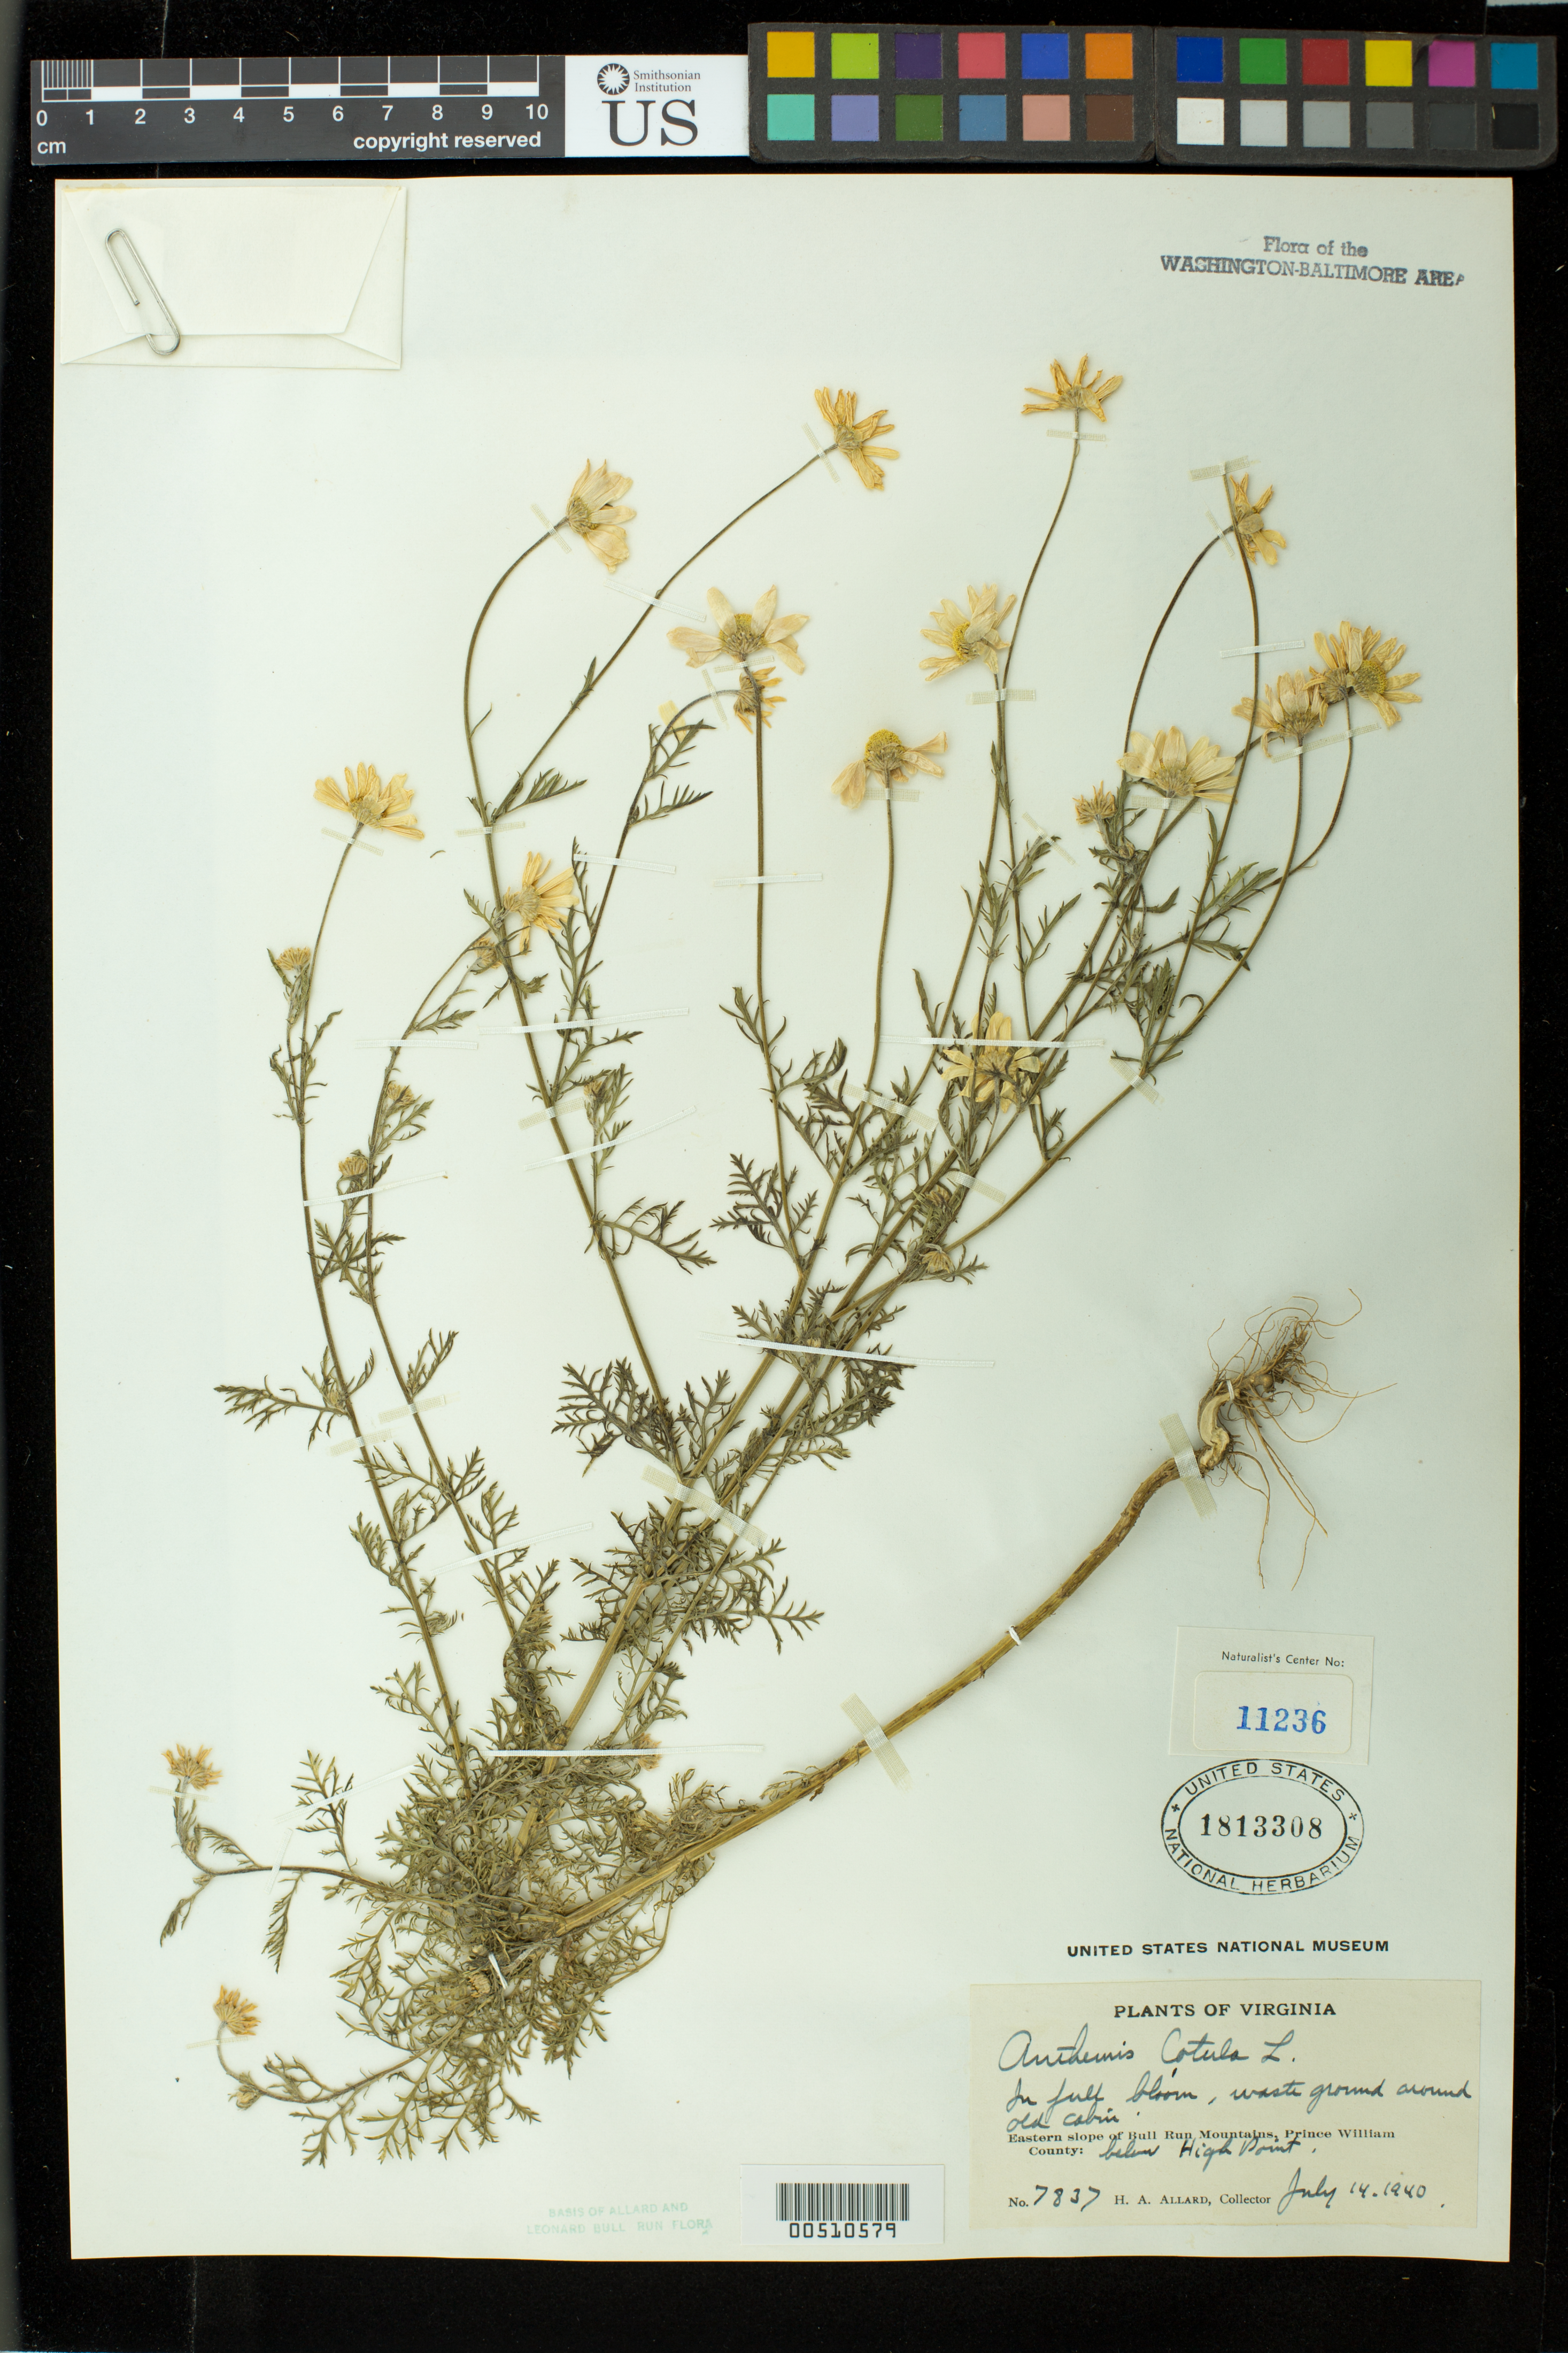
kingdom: Plantae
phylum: Tracheophyta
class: Magnoliopsida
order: Asterales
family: Asteraceae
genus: Anthemis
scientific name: Anthemis cotula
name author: L.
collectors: H. A. Allard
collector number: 7837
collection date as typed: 14 Jul 1940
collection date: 1940-07-14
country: United States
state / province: Virginia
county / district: Prince William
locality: Below High Point, E slope of Bull Run Mts. Bull Run Mts.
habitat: waste ground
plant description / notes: Specimens returned from Naturalist Center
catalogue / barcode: US 1813308